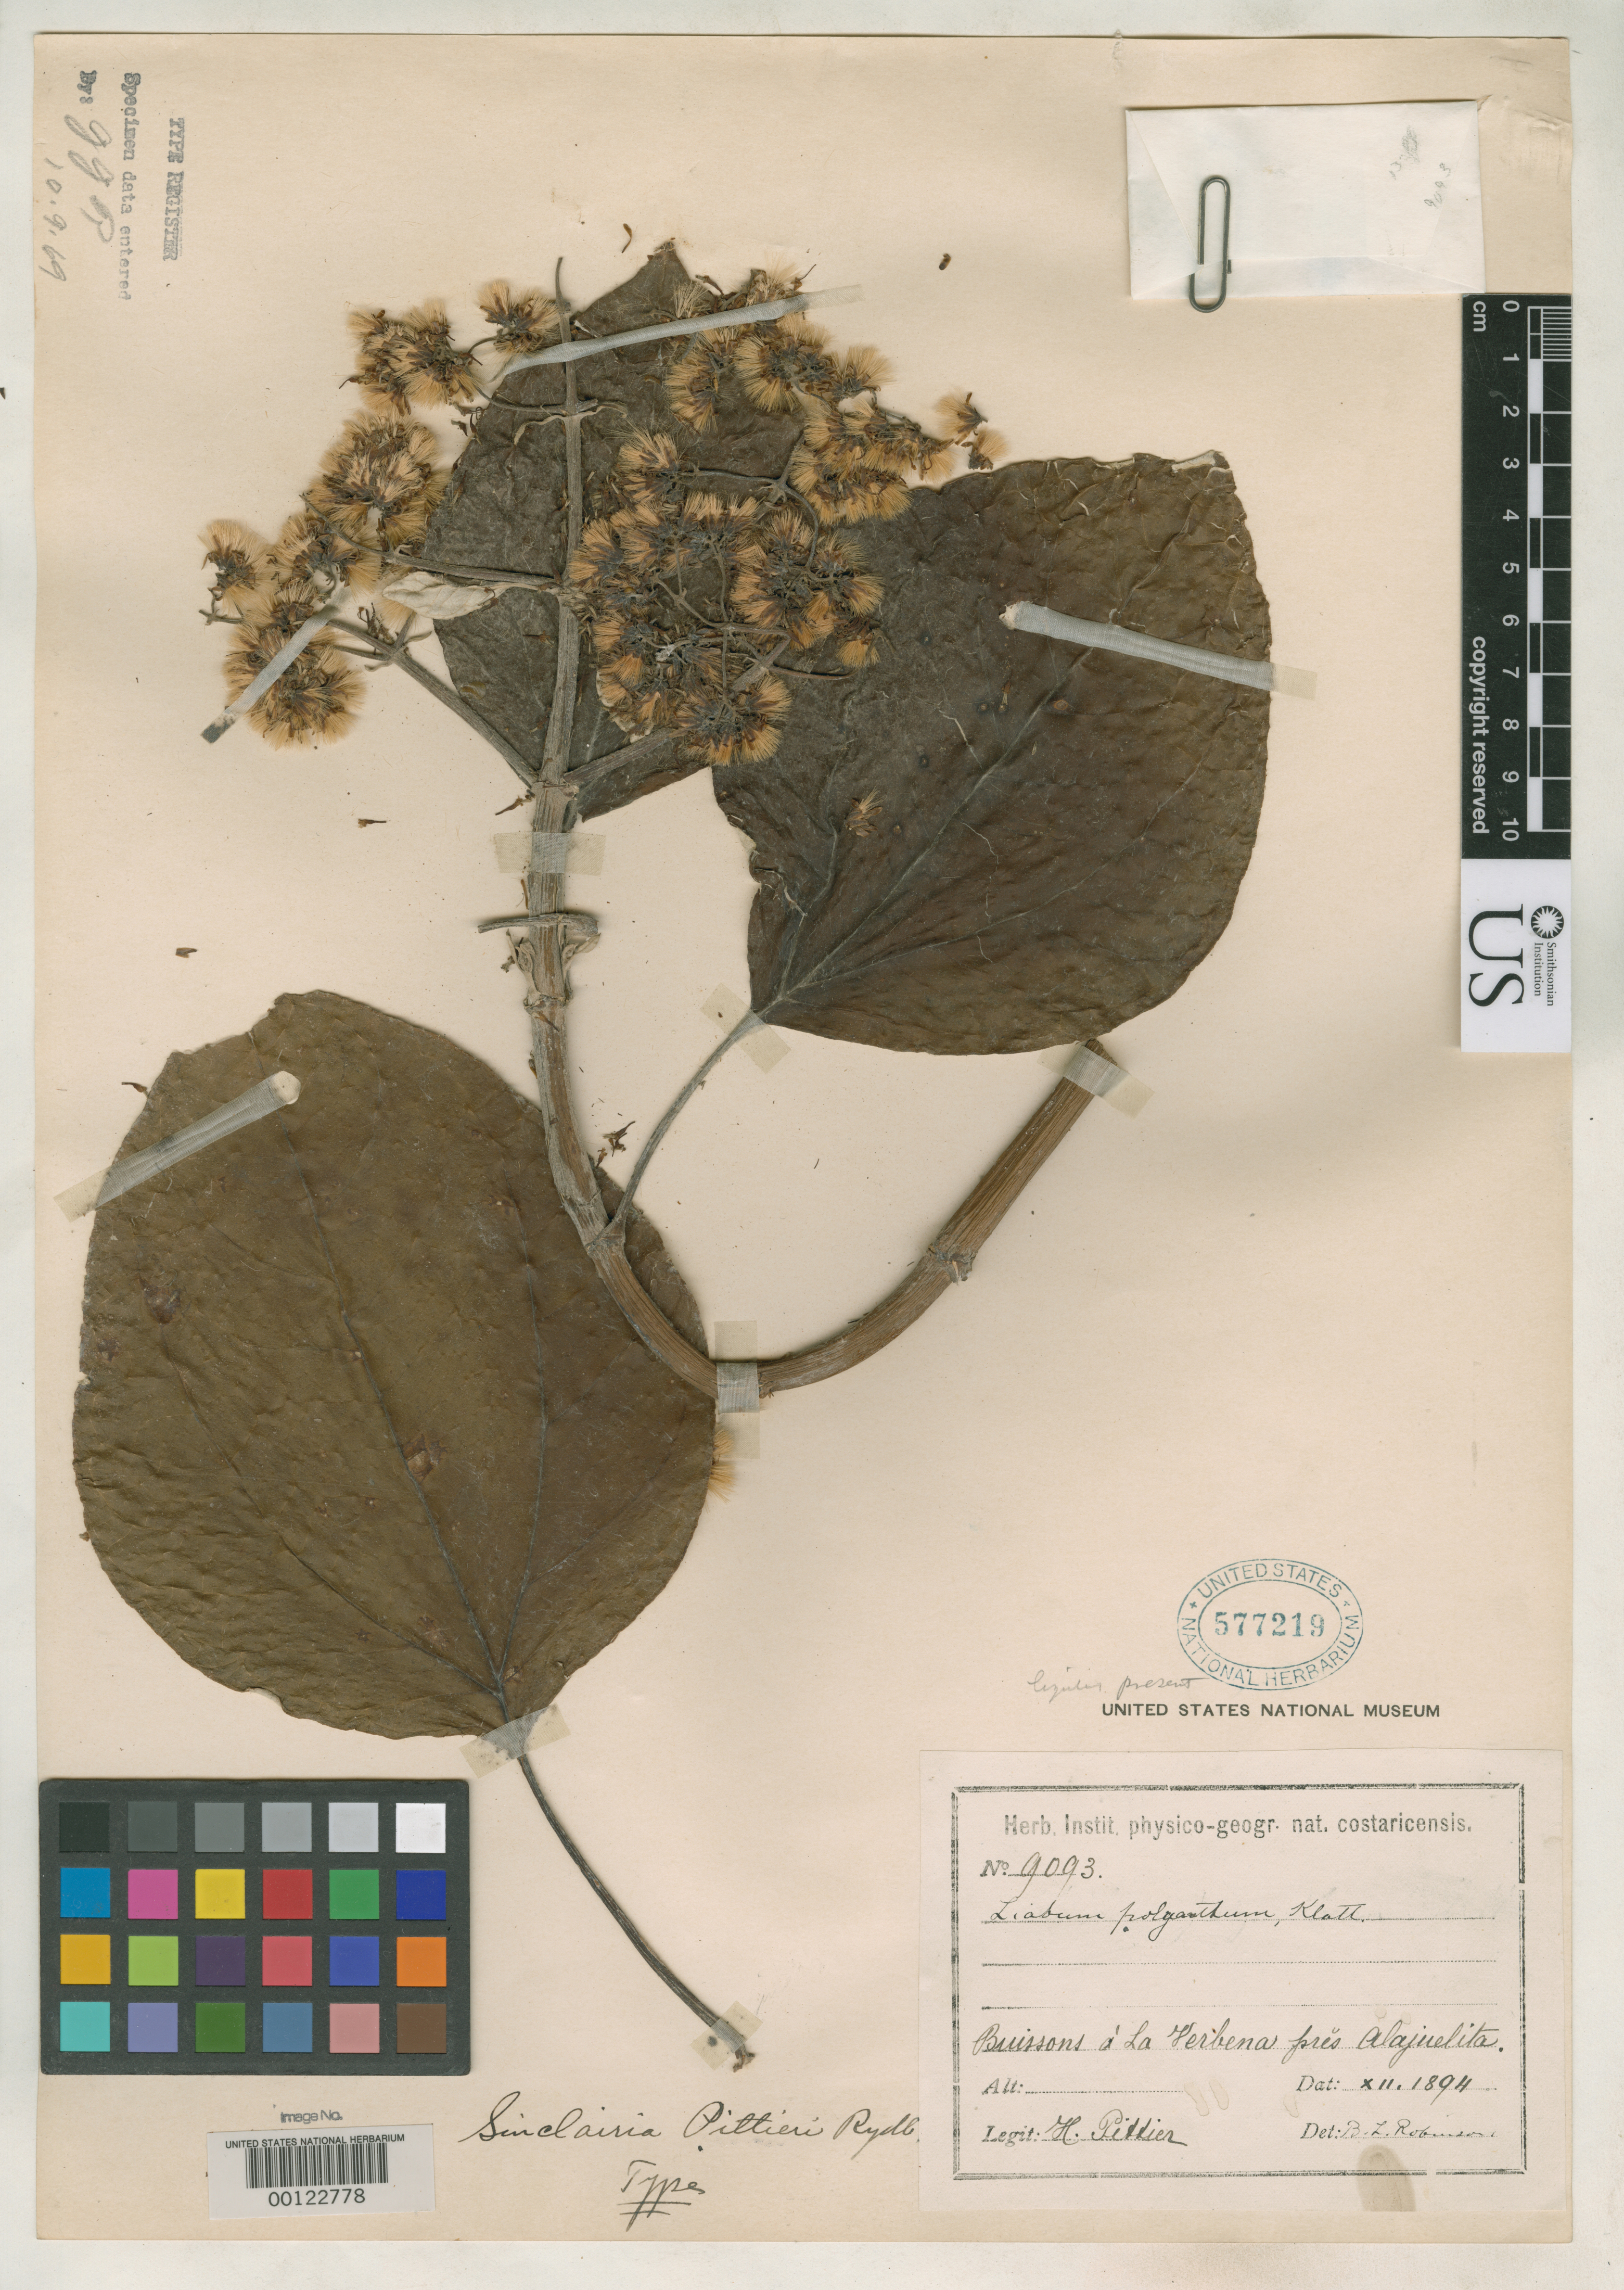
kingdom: Plantae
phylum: Tracheophyta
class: Magnoliopsida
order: Asterales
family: Asteraceae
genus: Sinclairia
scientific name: Sinclairia pittieri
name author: Rydb.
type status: Holotype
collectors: H. F. Pittier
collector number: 9093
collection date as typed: Dec 1904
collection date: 1904-12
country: Costa Rica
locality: Alajuelita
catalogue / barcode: US 577219